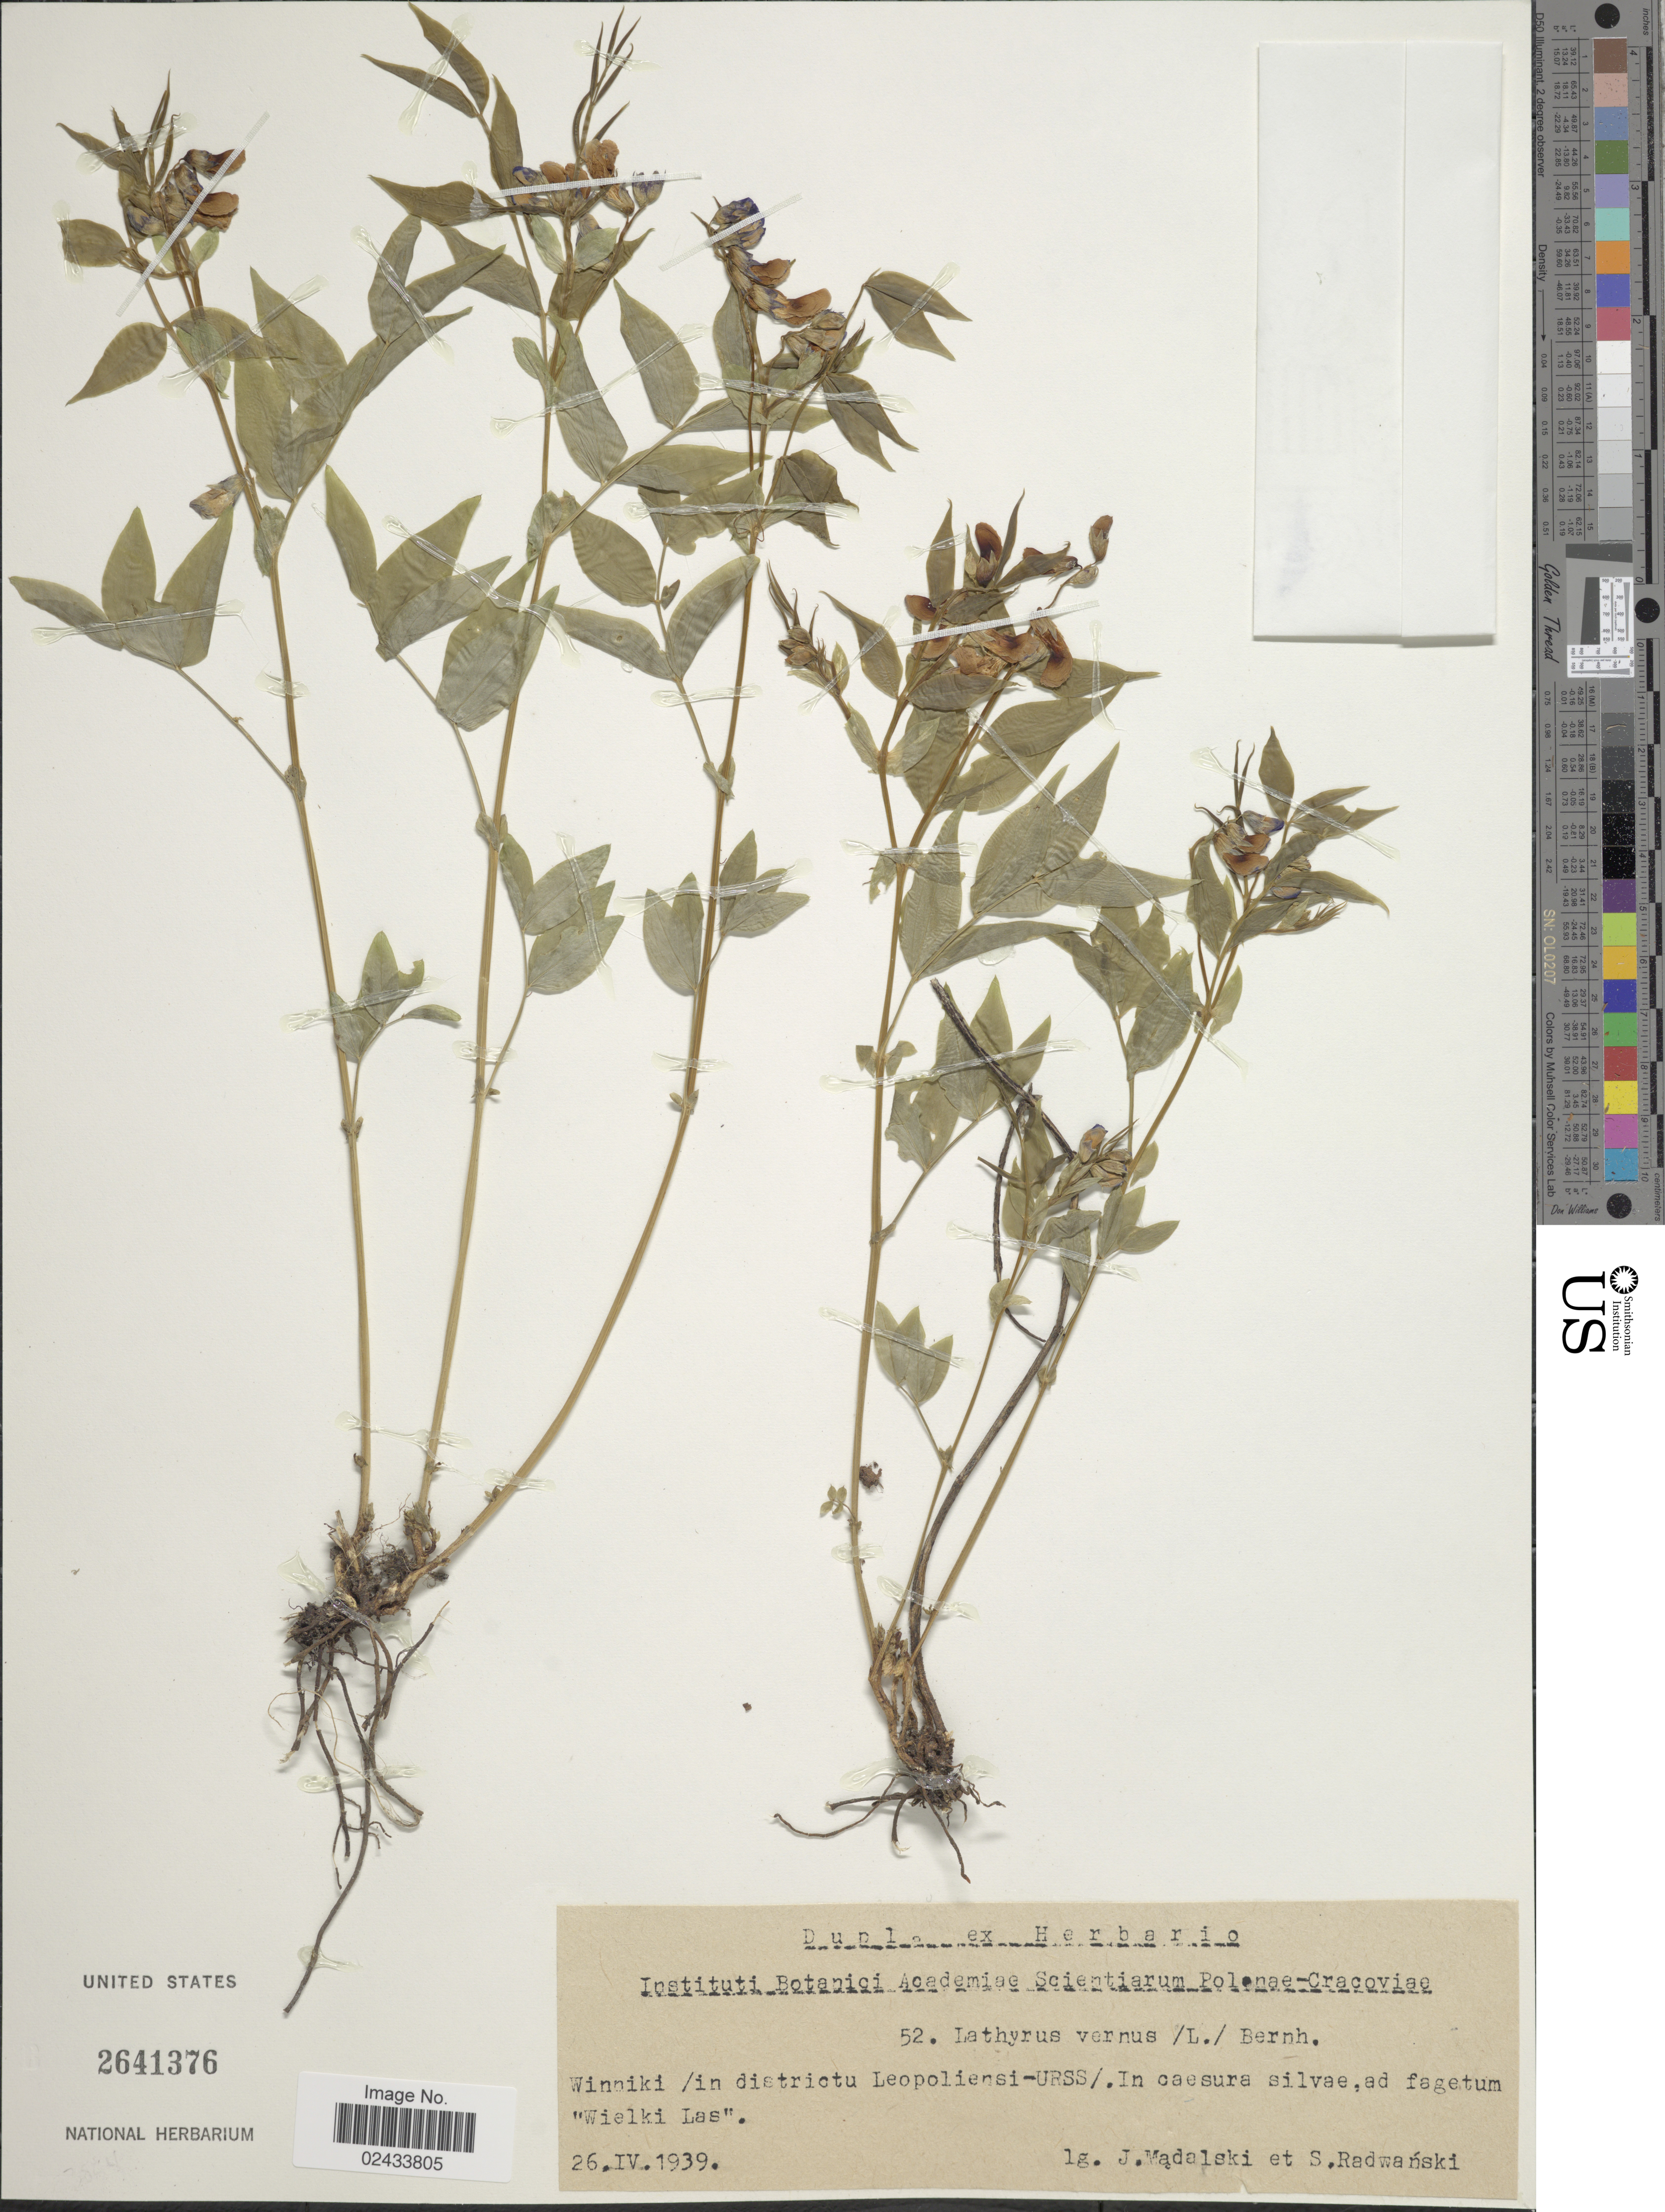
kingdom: Plantae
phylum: Tracheophyta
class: Magnoliopsida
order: Fabales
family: Fabaceae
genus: Lathyrus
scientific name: Lathyrus vernus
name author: (L.) Bernh.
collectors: J. Madalski & S. Radwanski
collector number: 52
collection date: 1939-04-26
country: Poland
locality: Winniki/ in districtu Leopoliensi-URSS/. In caesura silvae, ad fagetum "Wielki Las"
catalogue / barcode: US 2641376